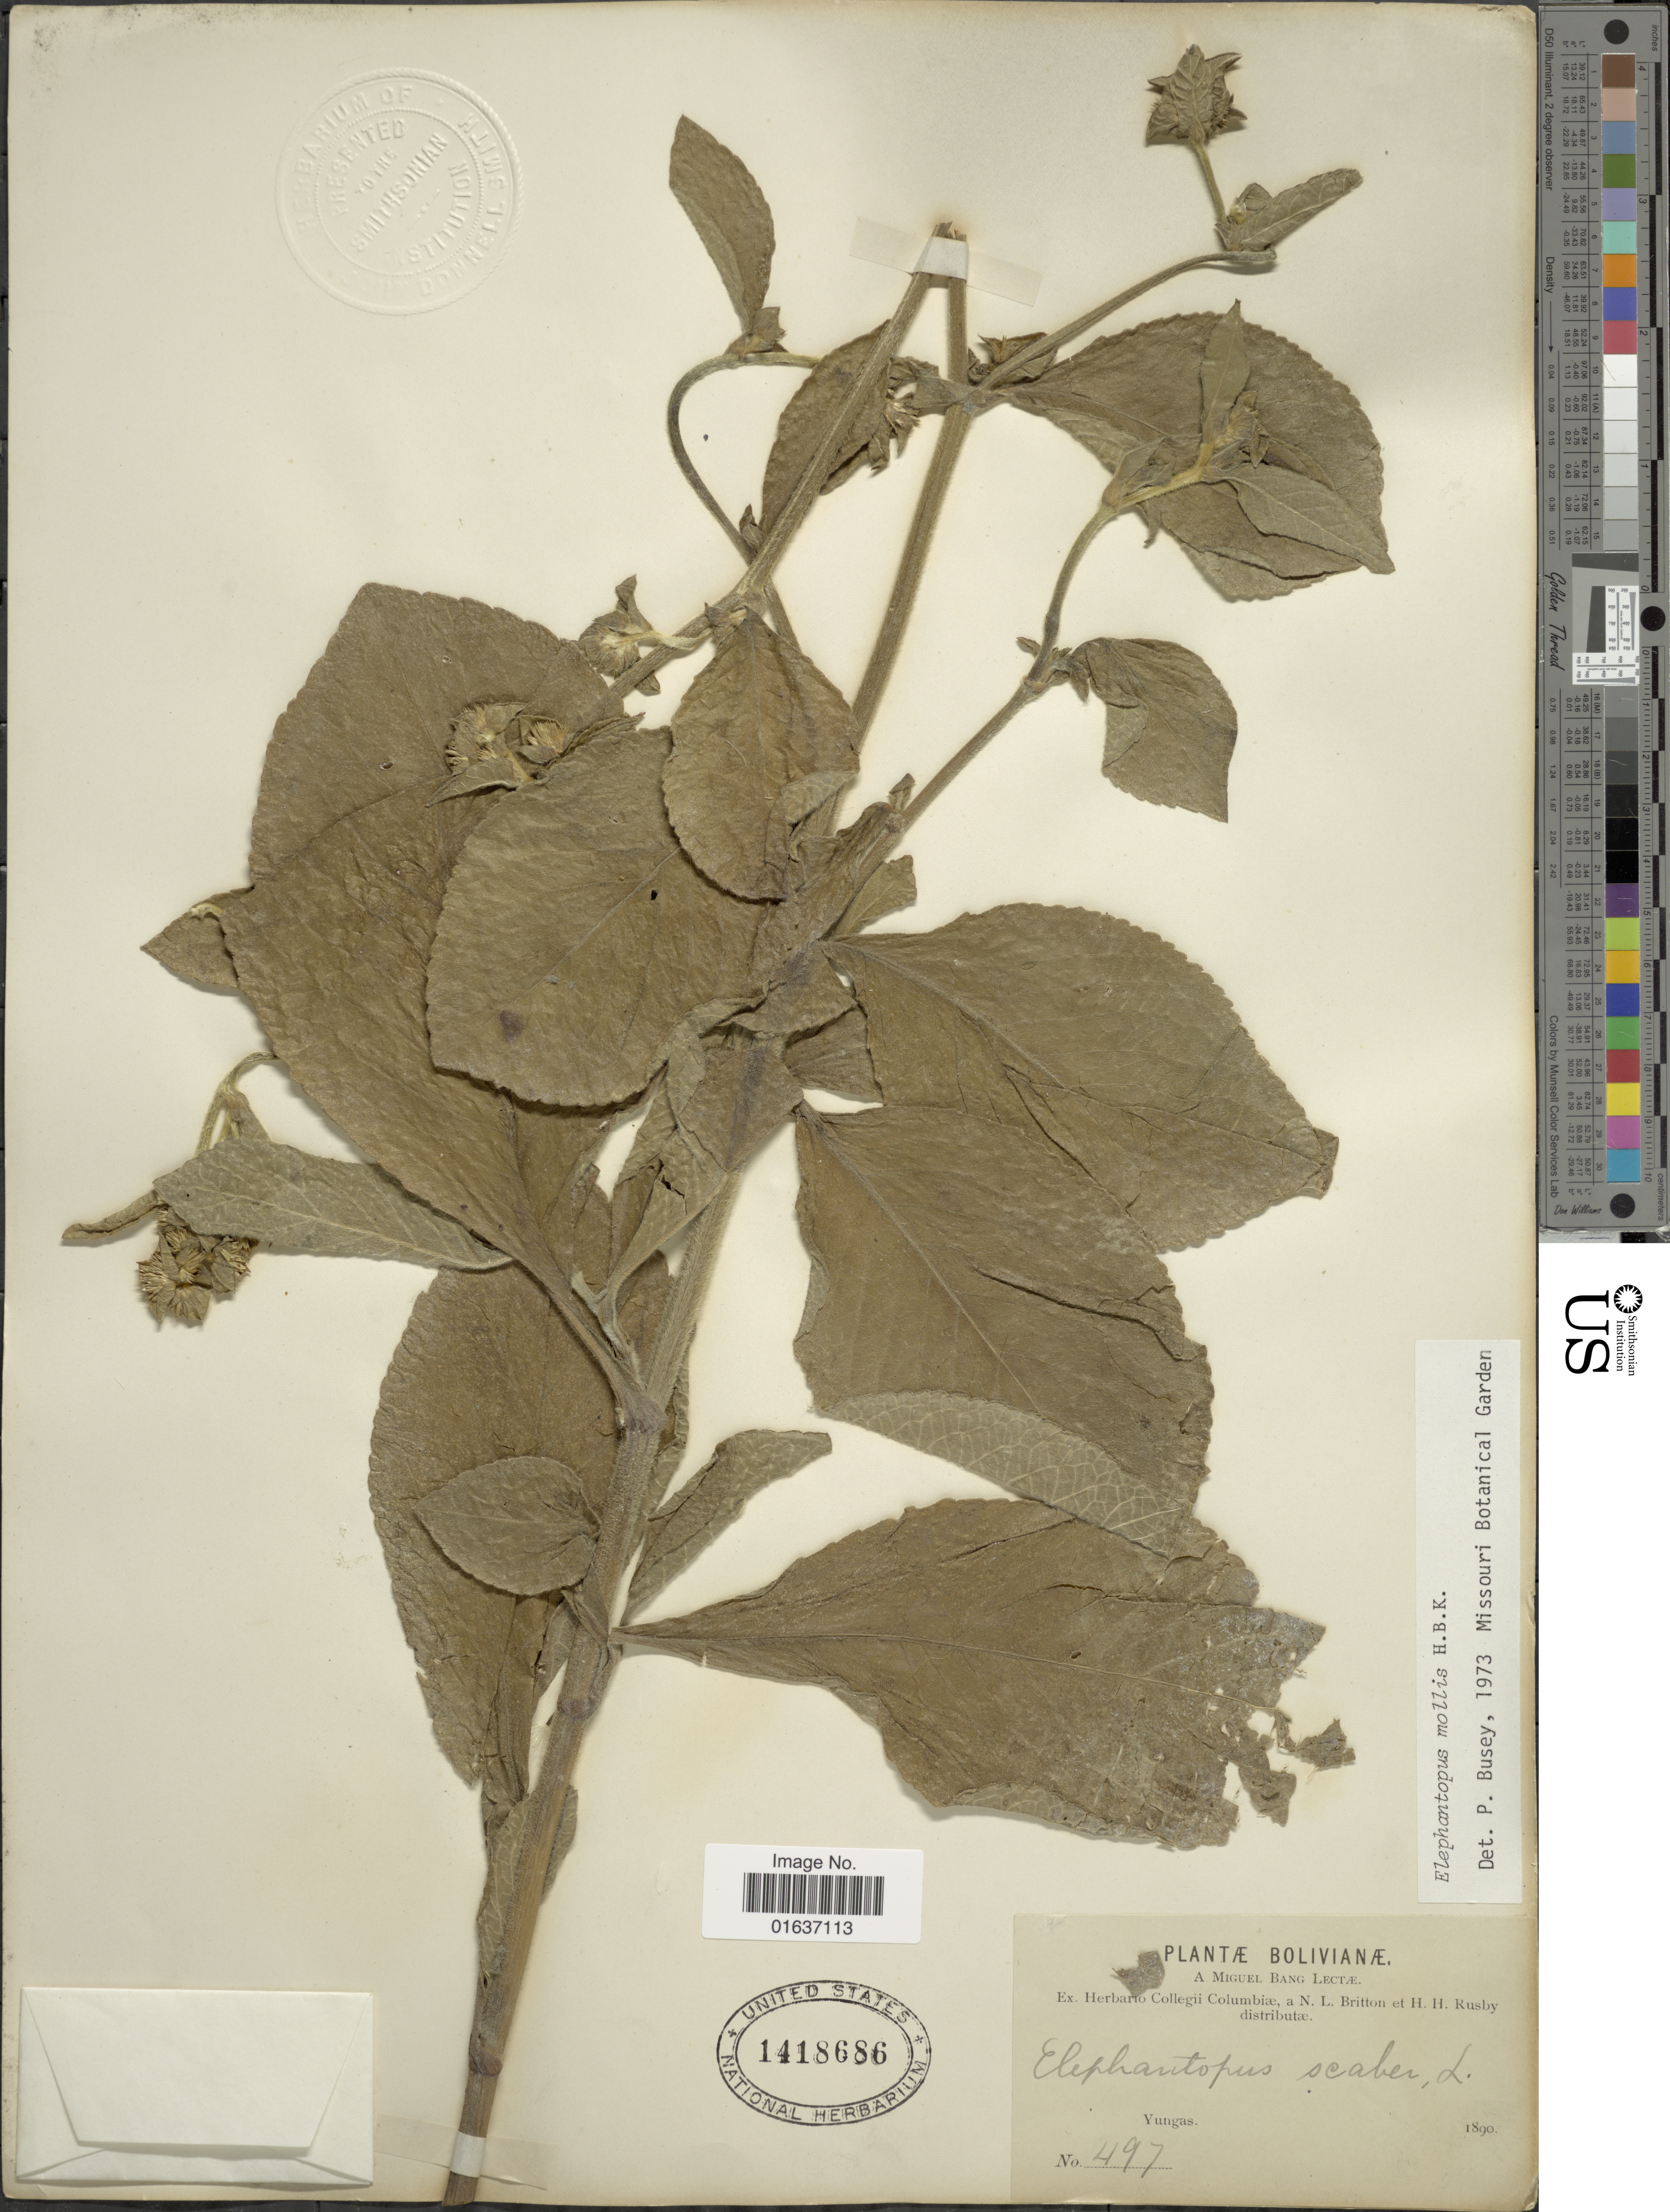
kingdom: Plantae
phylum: Tracheophyta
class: Magnoliopsida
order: Asterales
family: Asteraceae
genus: Elephantopus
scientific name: Elephantopus mollis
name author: Kunth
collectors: M. Bang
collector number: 497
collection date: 1890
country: Bolivia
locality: Yungas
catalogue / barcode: US 1418686